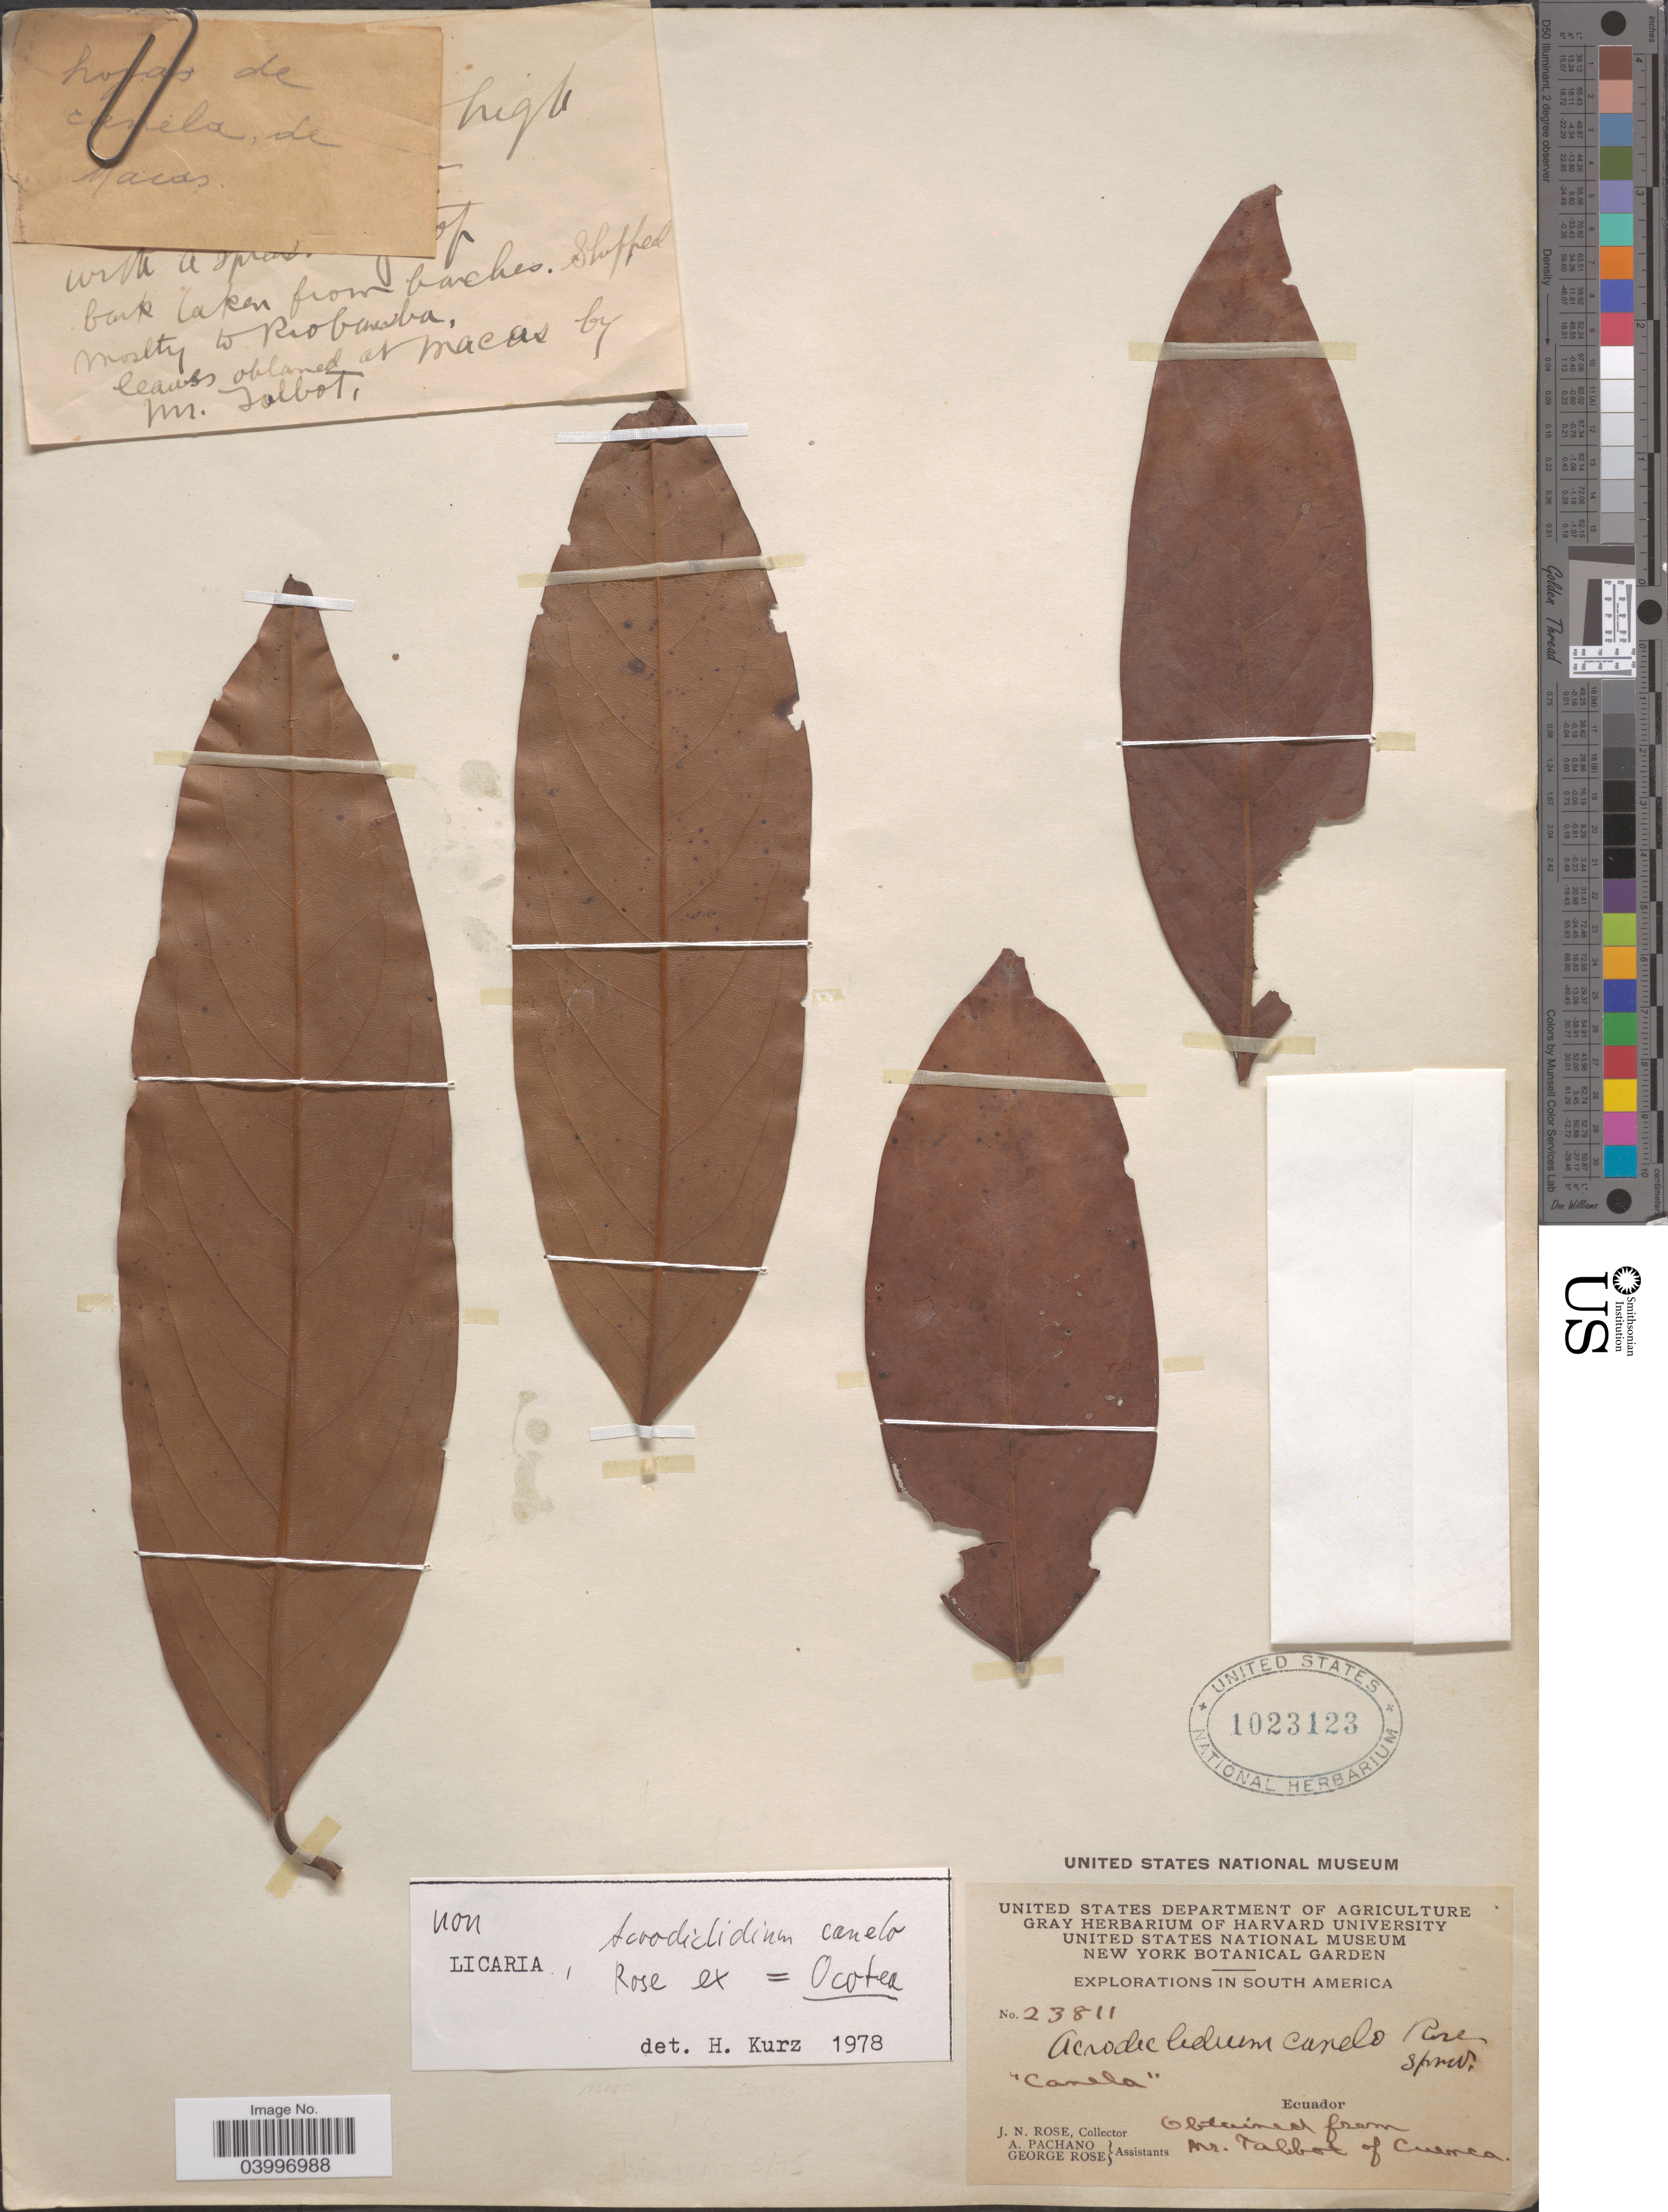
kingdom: Plantae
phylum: Tracheophyta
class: Magnoliopsida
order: Laurales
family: Lauraceae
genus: Ocotea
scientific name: Ocotea sp.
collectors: J. N. Rose, A. Pachano & G. Rose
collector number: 23811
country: Ecuador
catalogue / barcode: US 1023123